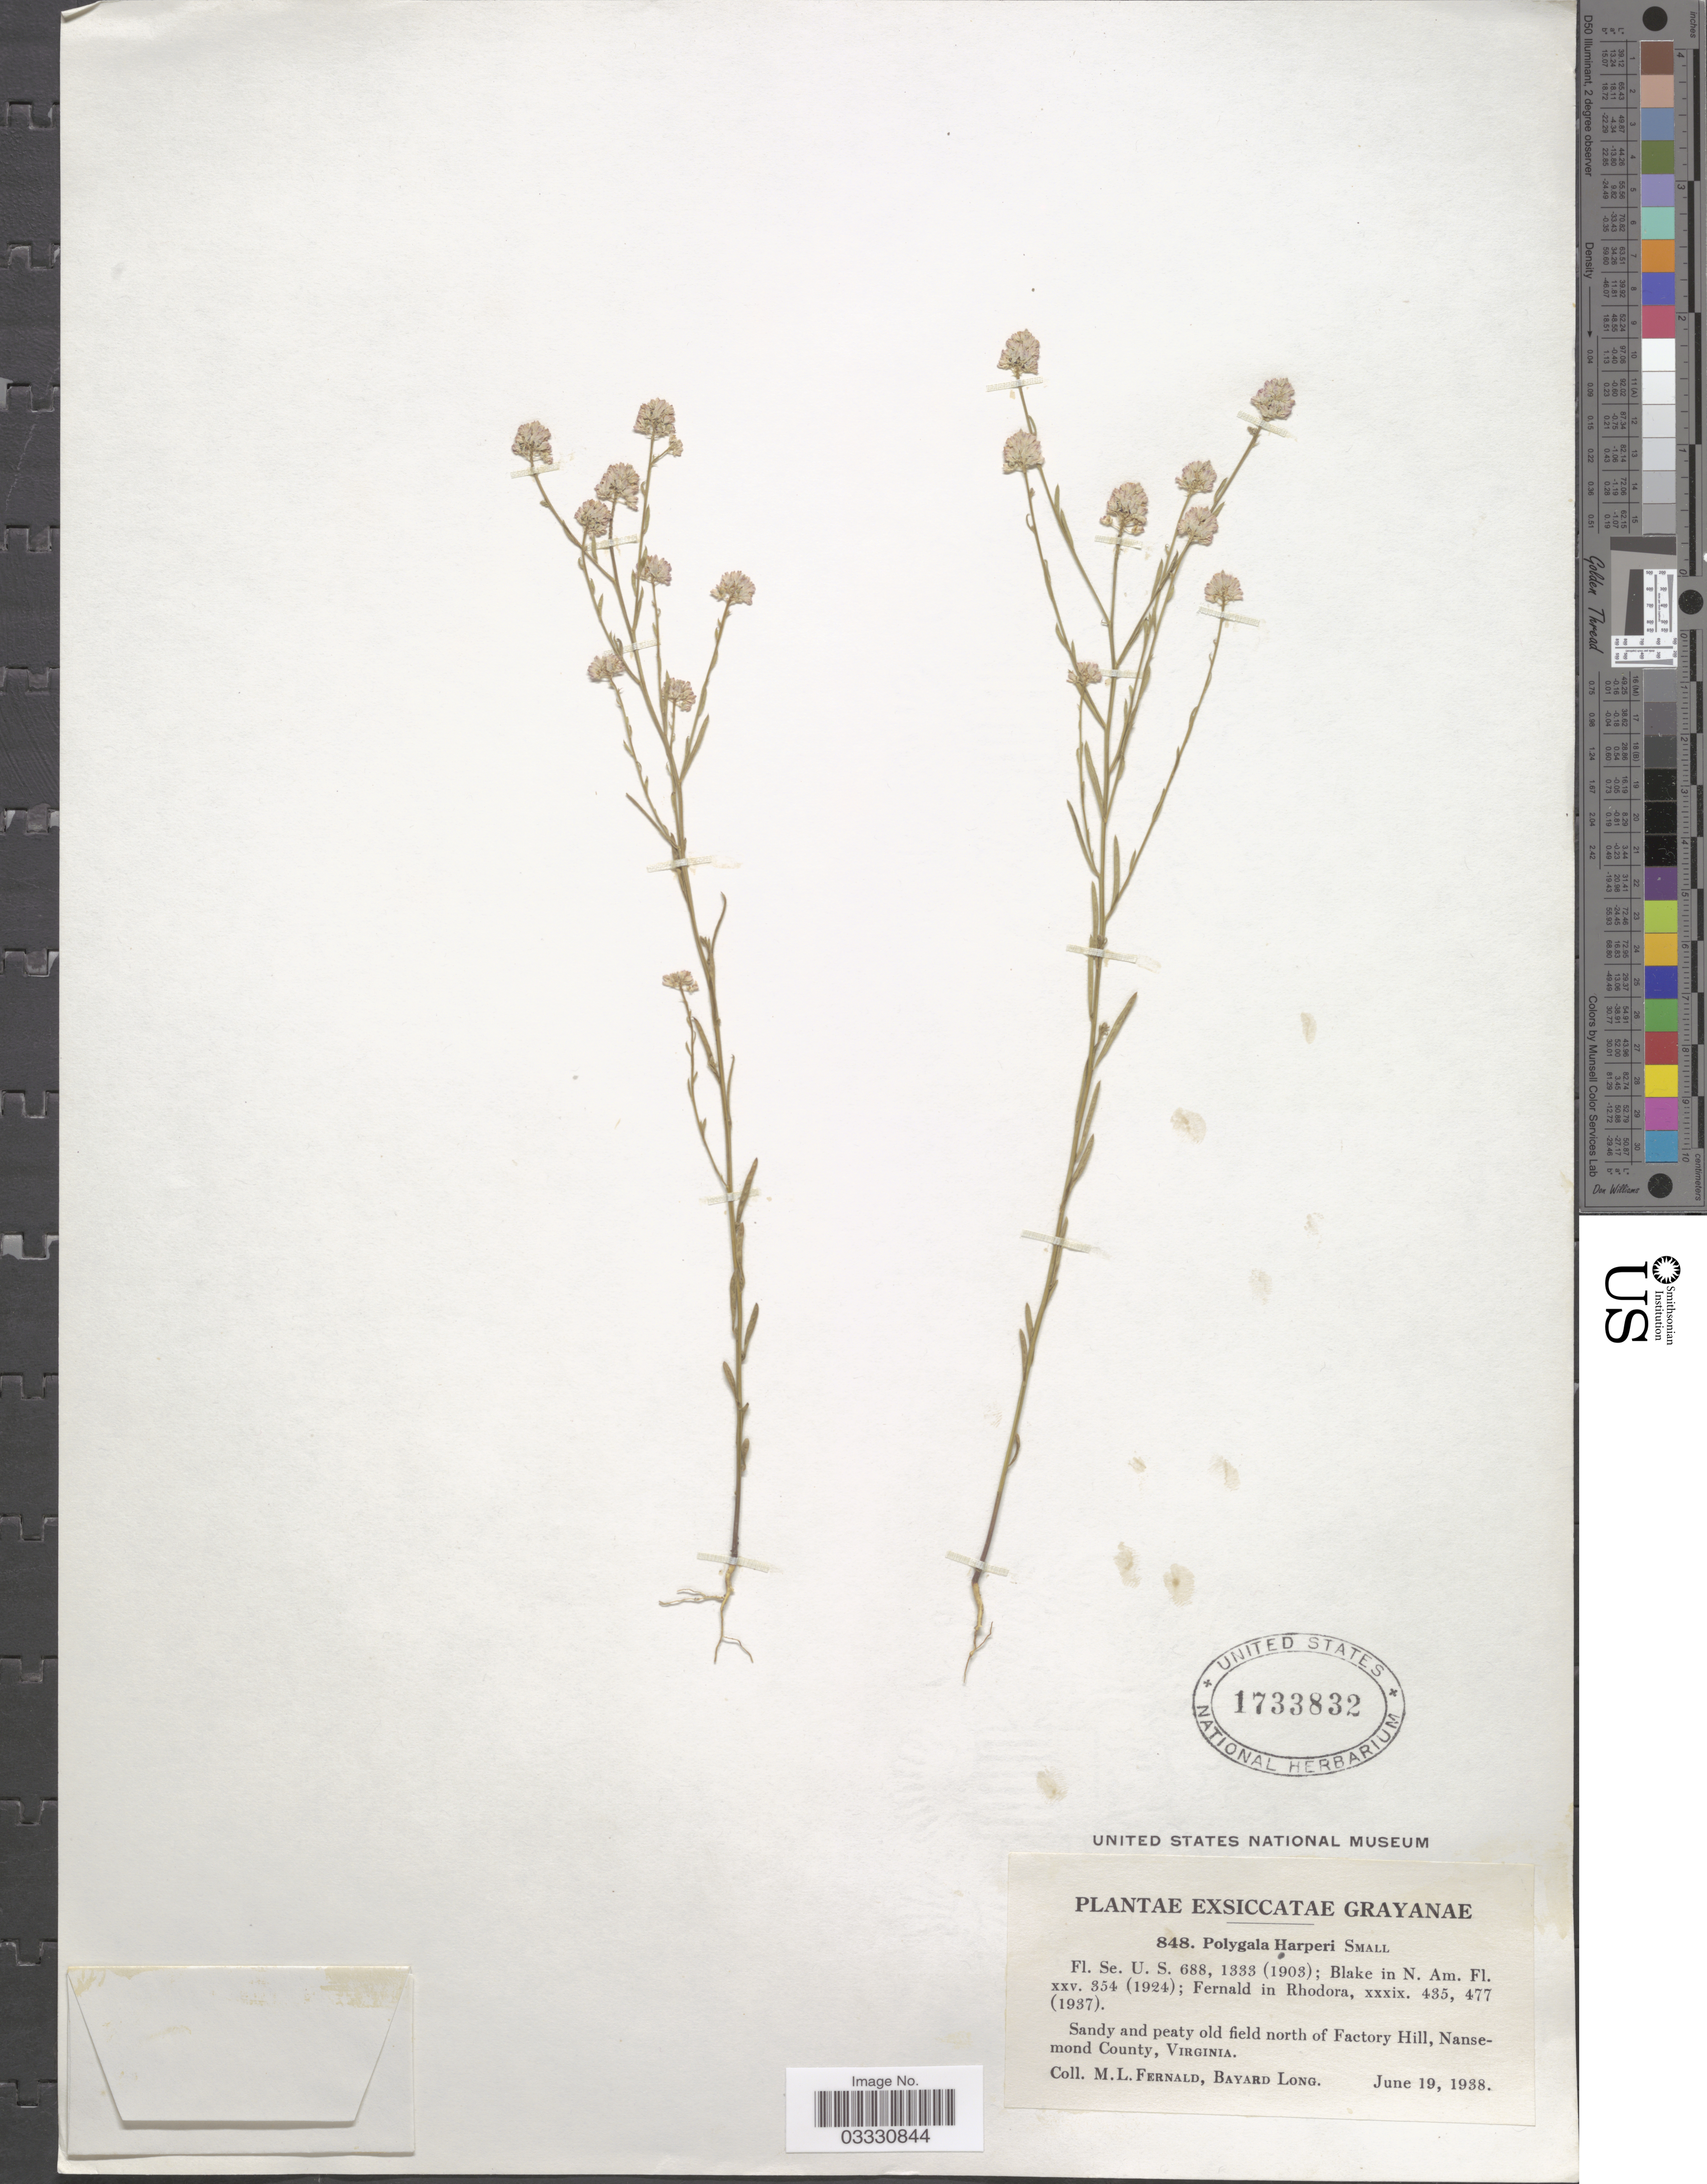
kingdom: Plantae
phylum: Tracheophyta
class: Magnoliopsida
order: Fabales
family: Polygalaceae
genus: Polygala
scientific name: Polygala harperi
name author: Small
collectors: M. L. Fernald & B. Long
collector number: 848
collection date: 1938-06-19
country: United States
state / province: Virginia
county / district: City of Suffolk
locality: Old field north of Factory Hill, Nansemond (=historic county name) County.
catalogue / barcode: US 1733832